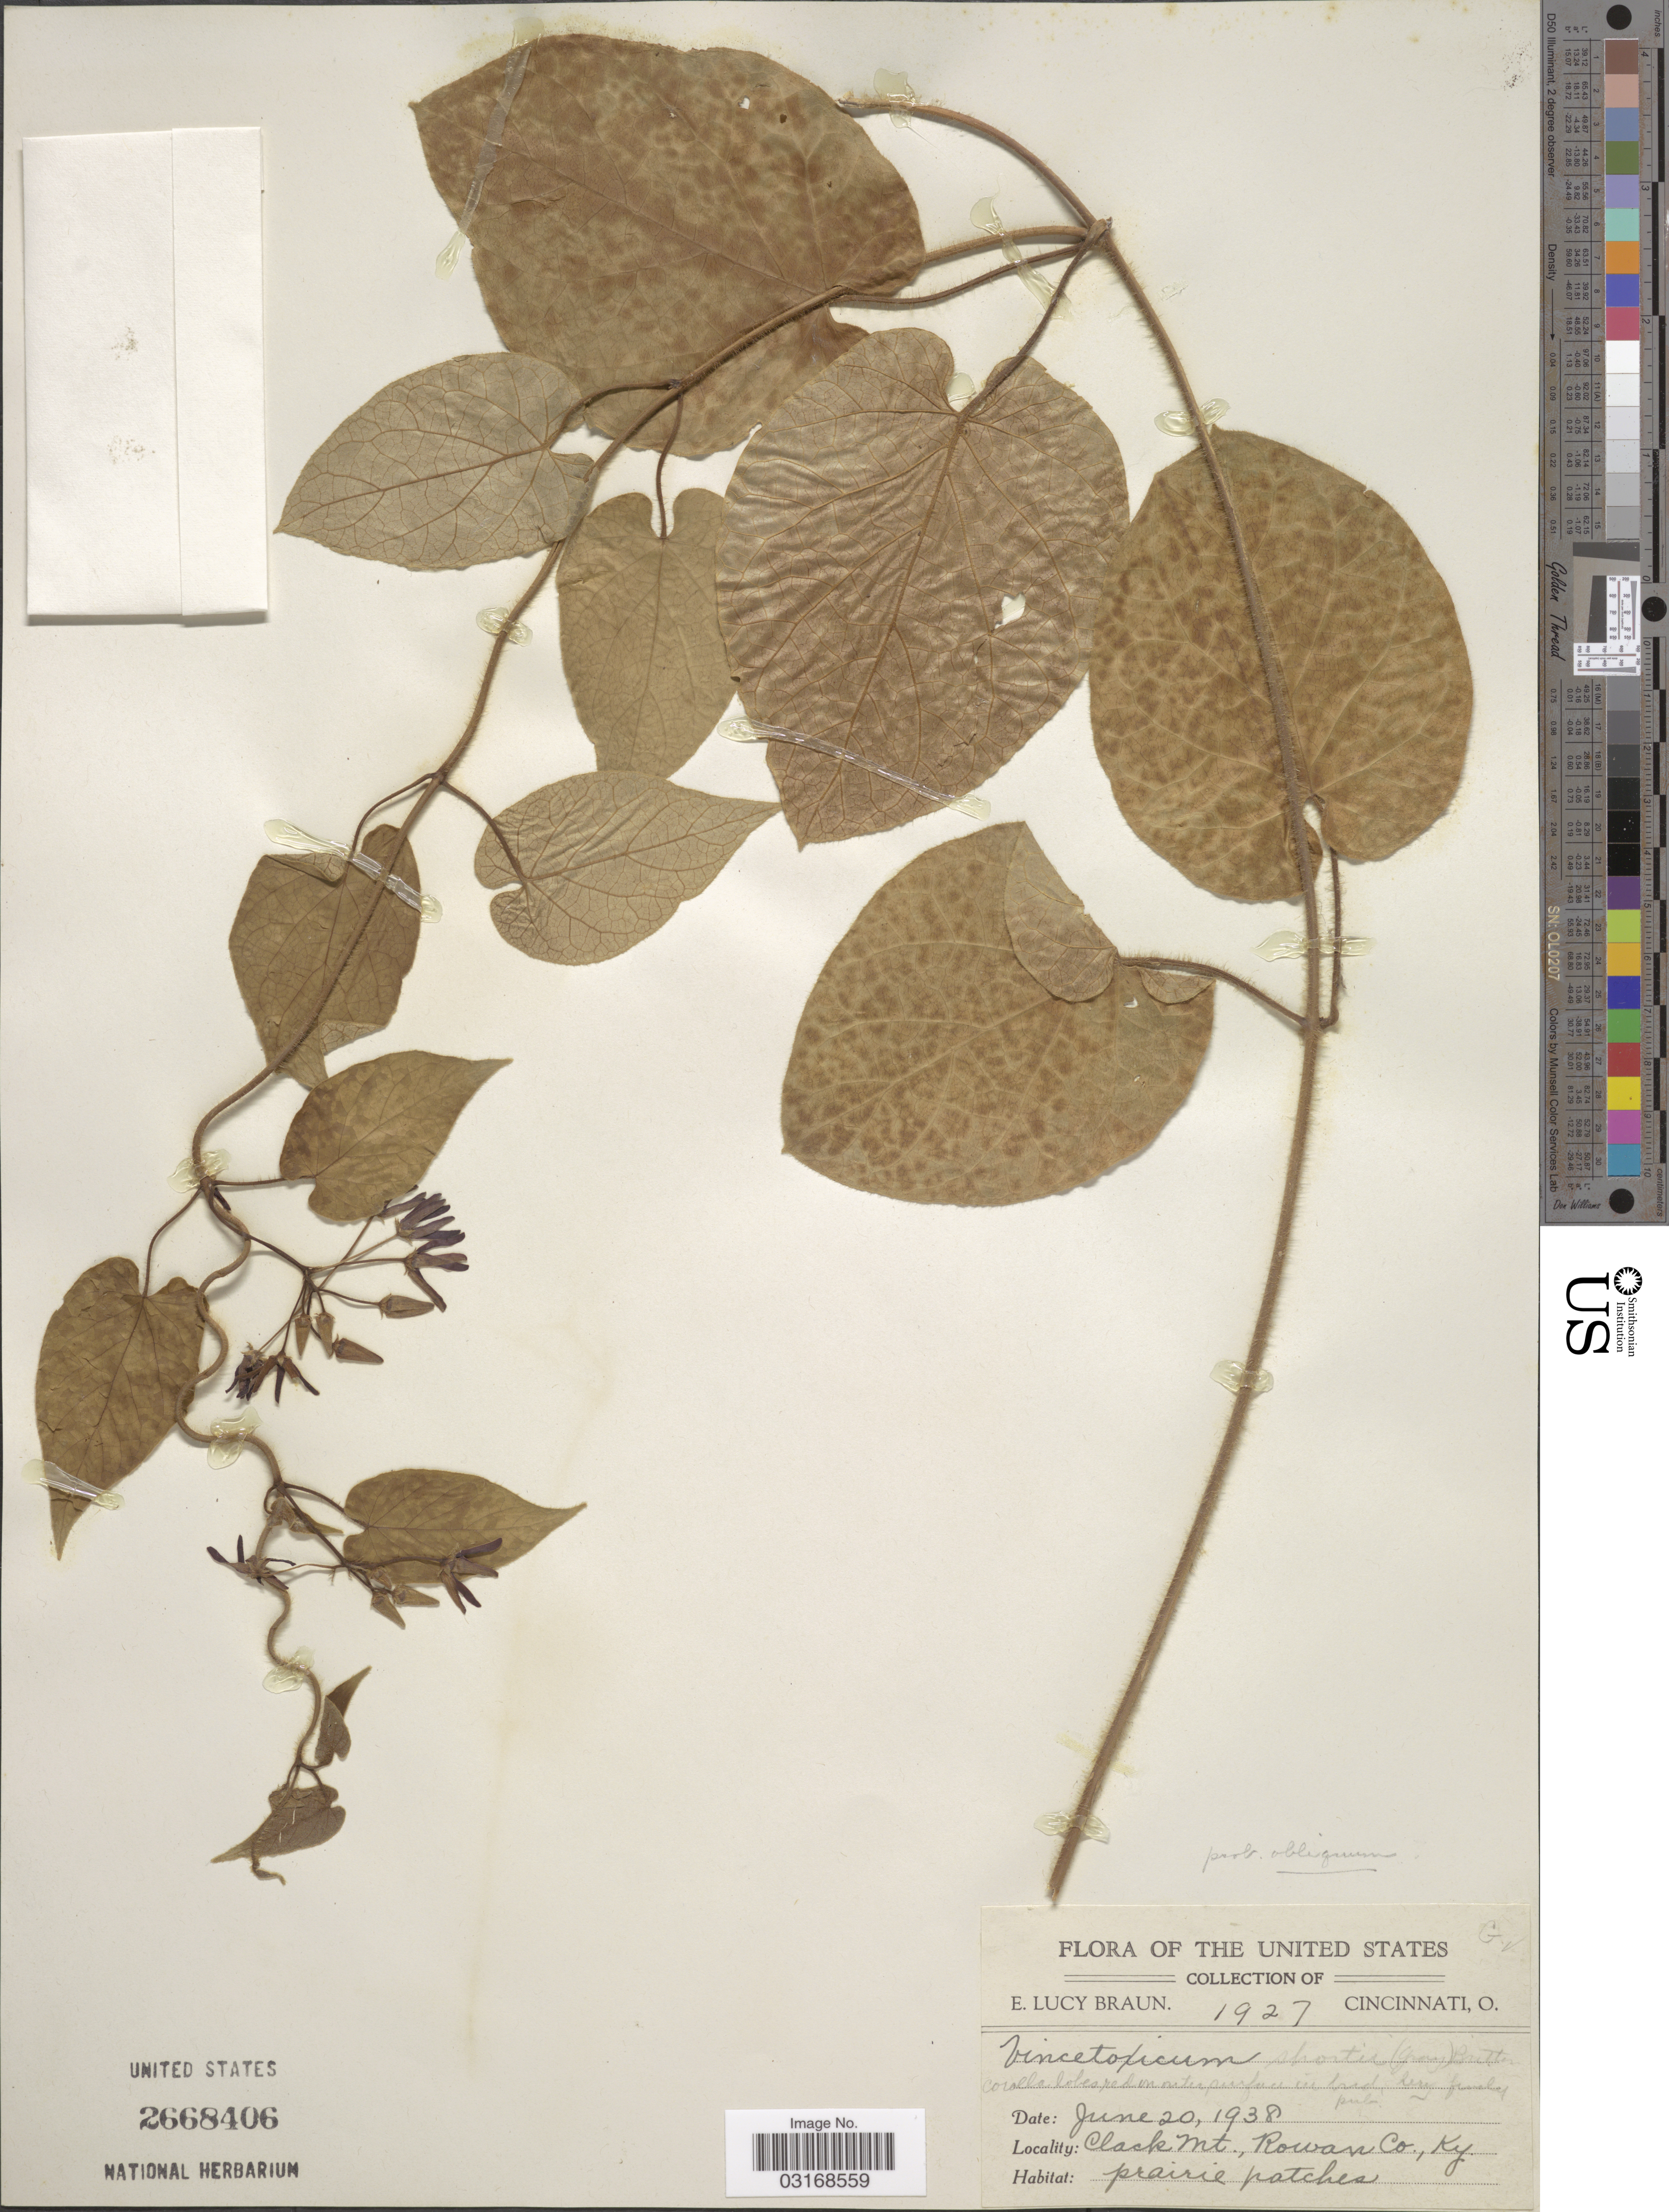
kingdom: Plantae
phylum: Tracheophyta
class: Magnoliopsida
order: Gentianales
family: Apocynaceae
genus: Matelea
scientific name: Matelea obliqua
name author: (Jacq.) Woodson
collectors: E. L. Braun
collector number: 1927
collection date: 1938-06-20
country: United States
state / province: Kentucky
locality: Clack Mt., Rowan Co., Ky.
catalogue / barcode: US 2668406